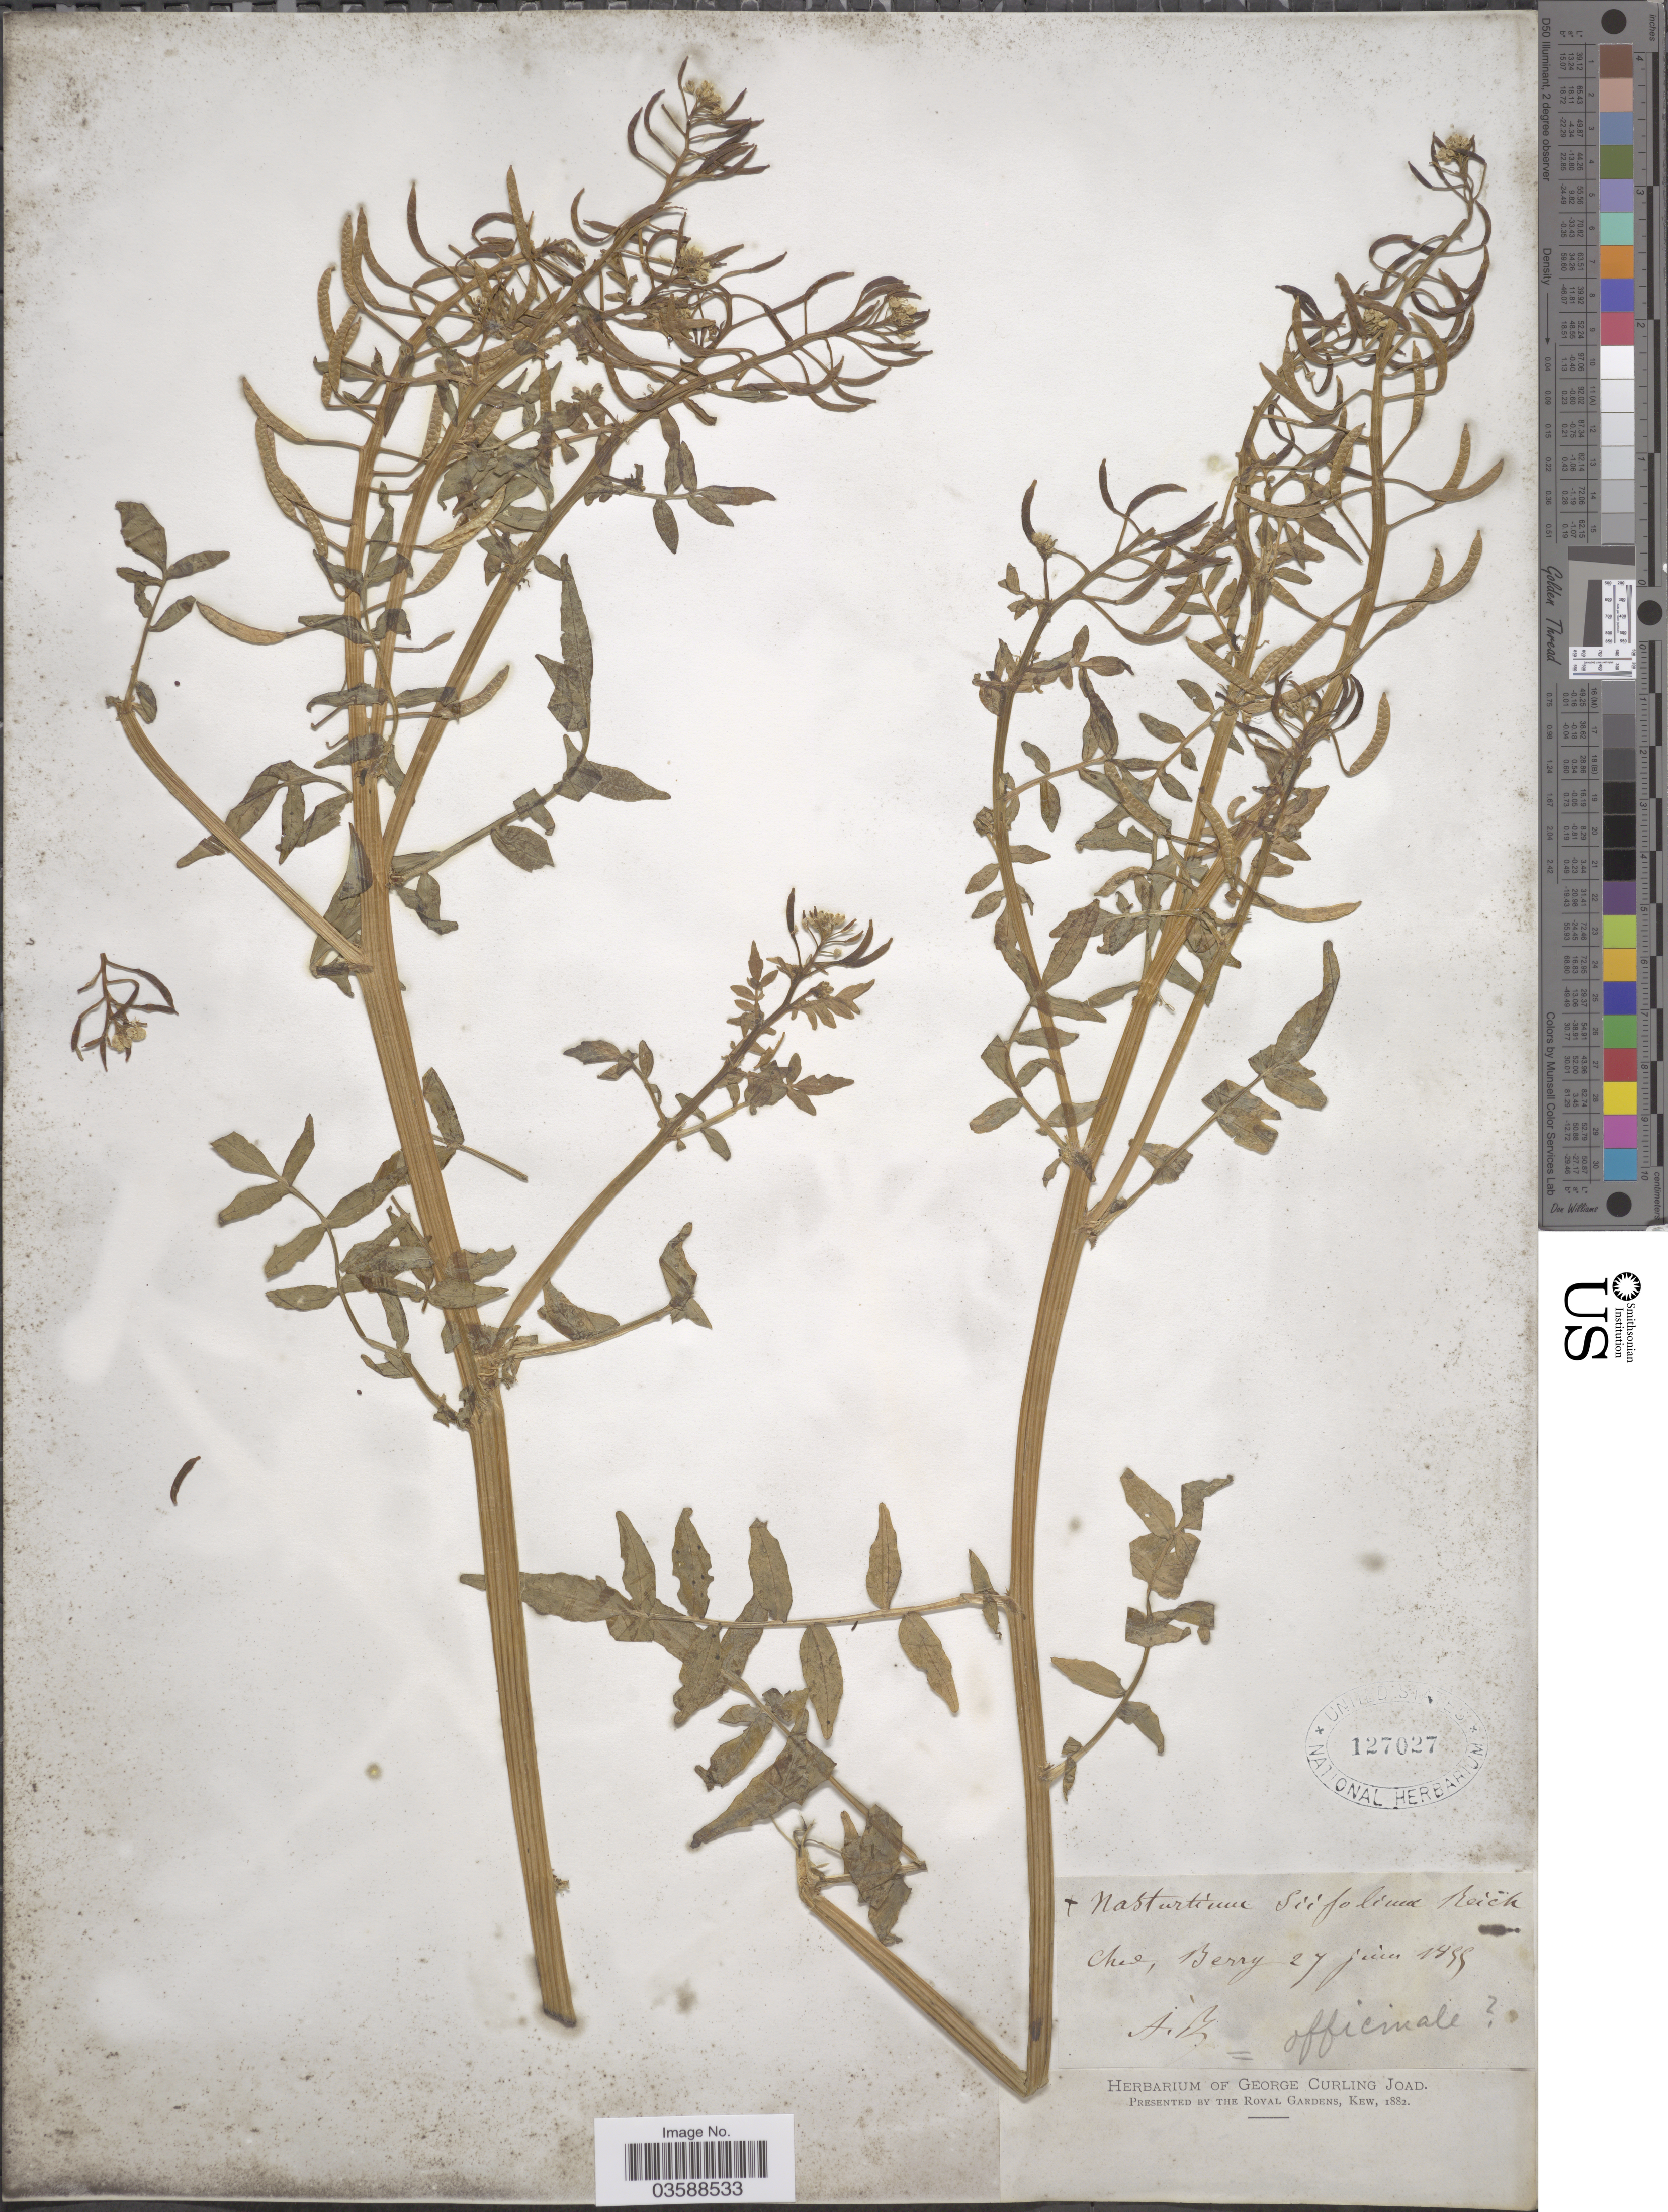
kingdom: Plantae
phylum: Tracheophyta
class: Magnoliopsida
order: Brassicales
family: Brassicaceae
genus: Nasturtium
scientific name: Nasturtium officinale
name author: R. Br.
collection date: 1899-06-27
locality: Chev, Berry.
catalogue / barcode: US 127027